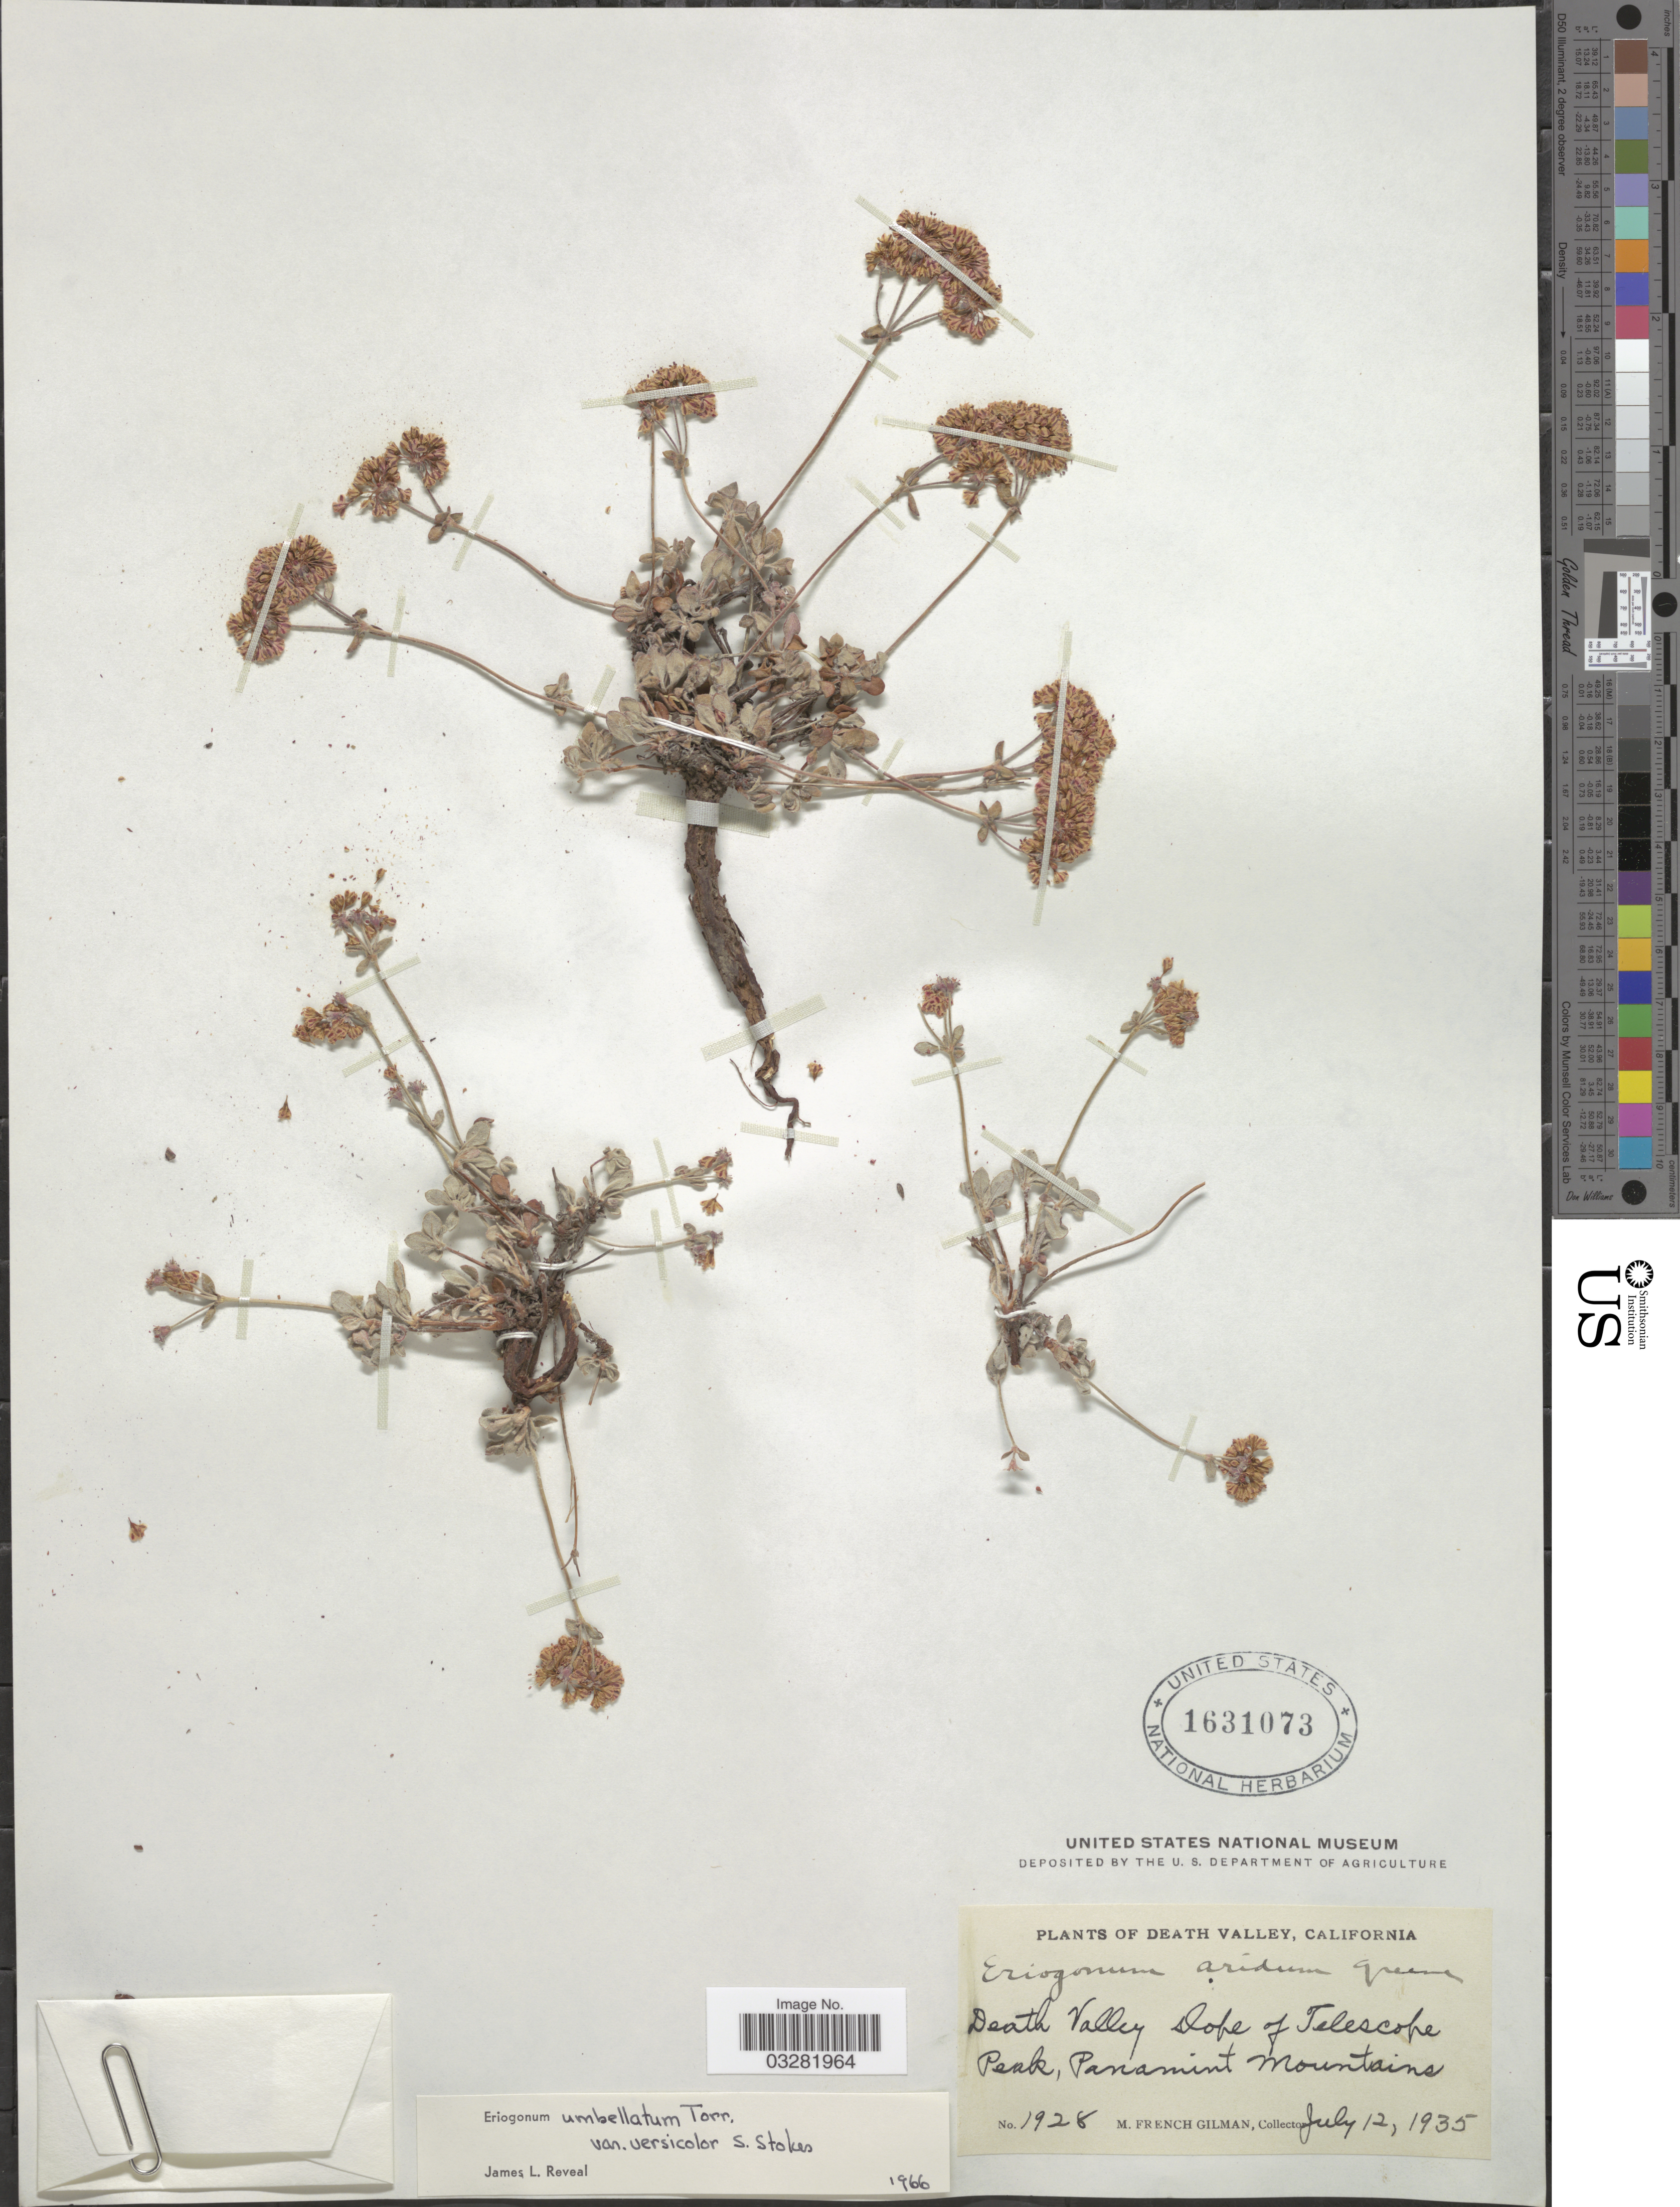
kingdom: Plantae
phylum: Tracheophyta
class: Magnoliopsida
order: Caryophyllales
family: Polygonaceae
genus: Eriogonum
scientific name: Eriogonum umbellatum var. versicolor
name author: S. Stokes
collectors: M. F. Gilman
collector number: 1928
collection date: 1935-07-12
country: United States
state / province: California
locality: Death Valley slope of Telescope Peak, Panamint Mountains.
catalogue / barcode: US 1631073